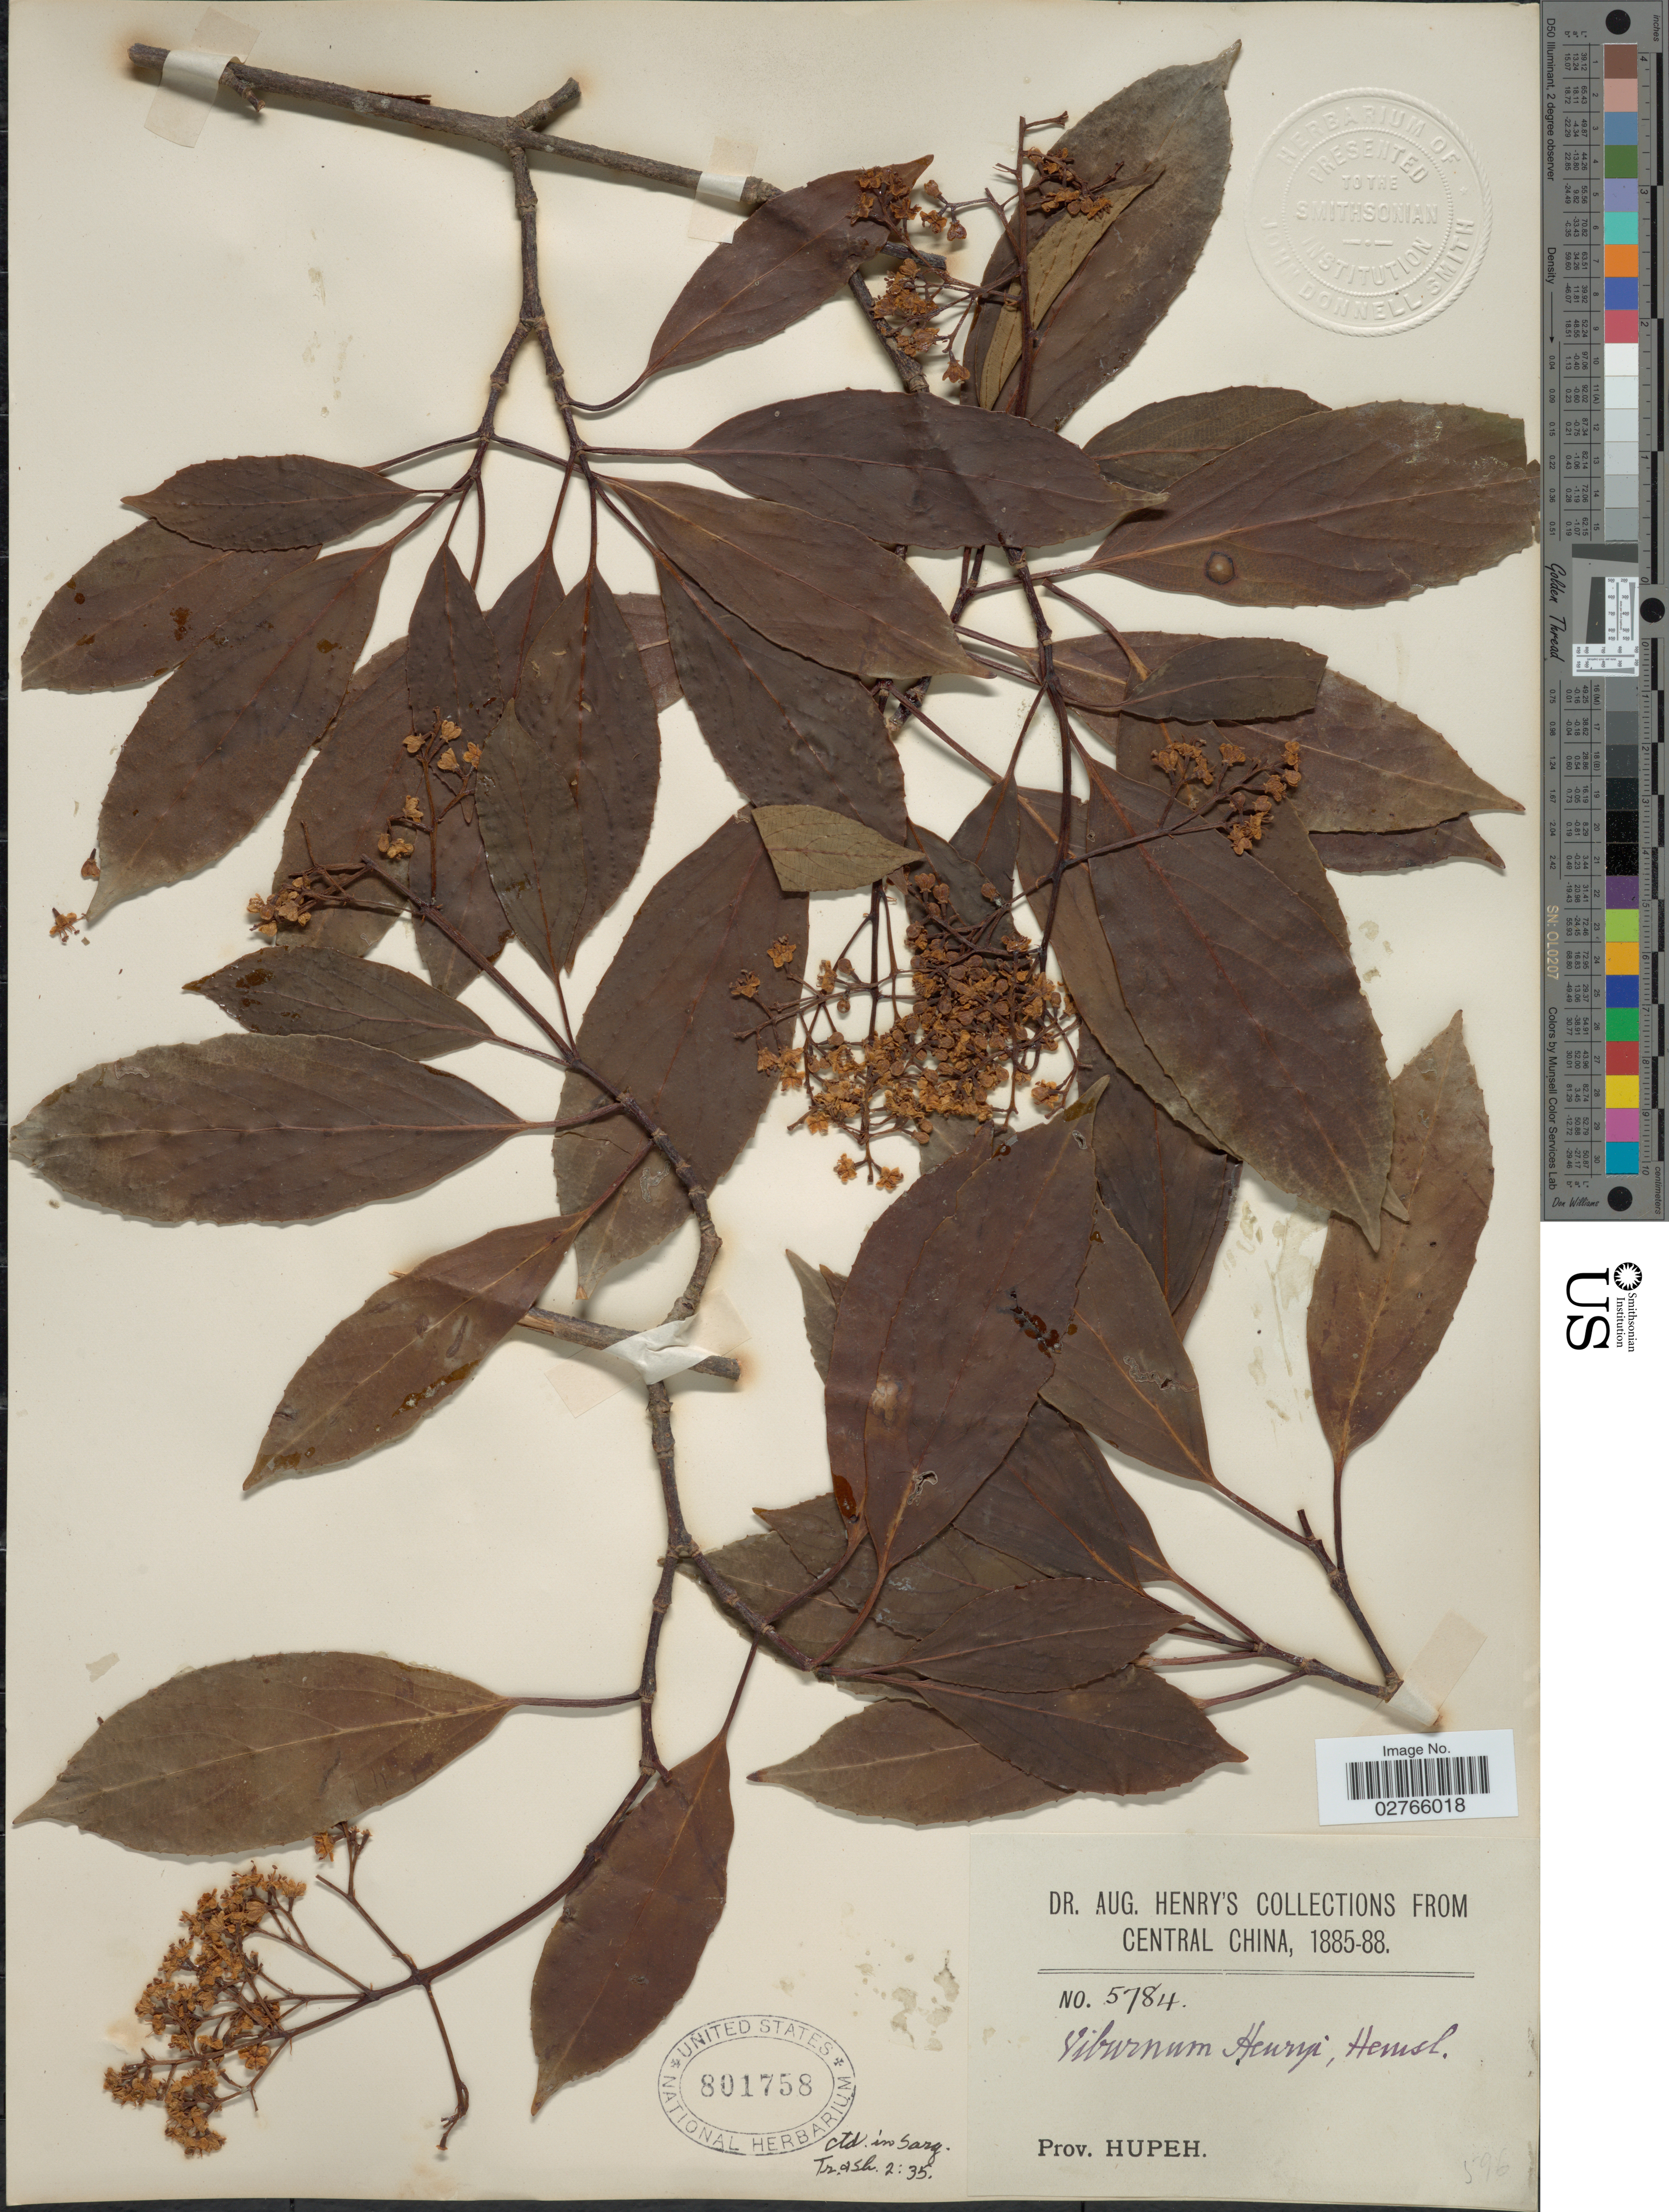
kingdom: Plantae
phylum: Tracheophyta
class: Magnoliopsida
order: Dipsacales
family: Viburnaceae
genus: Viburnum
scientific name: Viburnum henryi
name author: Hemsl. in F.B. Forbes & Hemsl.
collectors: A. Henry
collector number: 5784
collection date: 1885/1888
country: China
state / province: Hubei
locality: Central China,Prov. Hupeh.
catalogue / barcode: US 801758